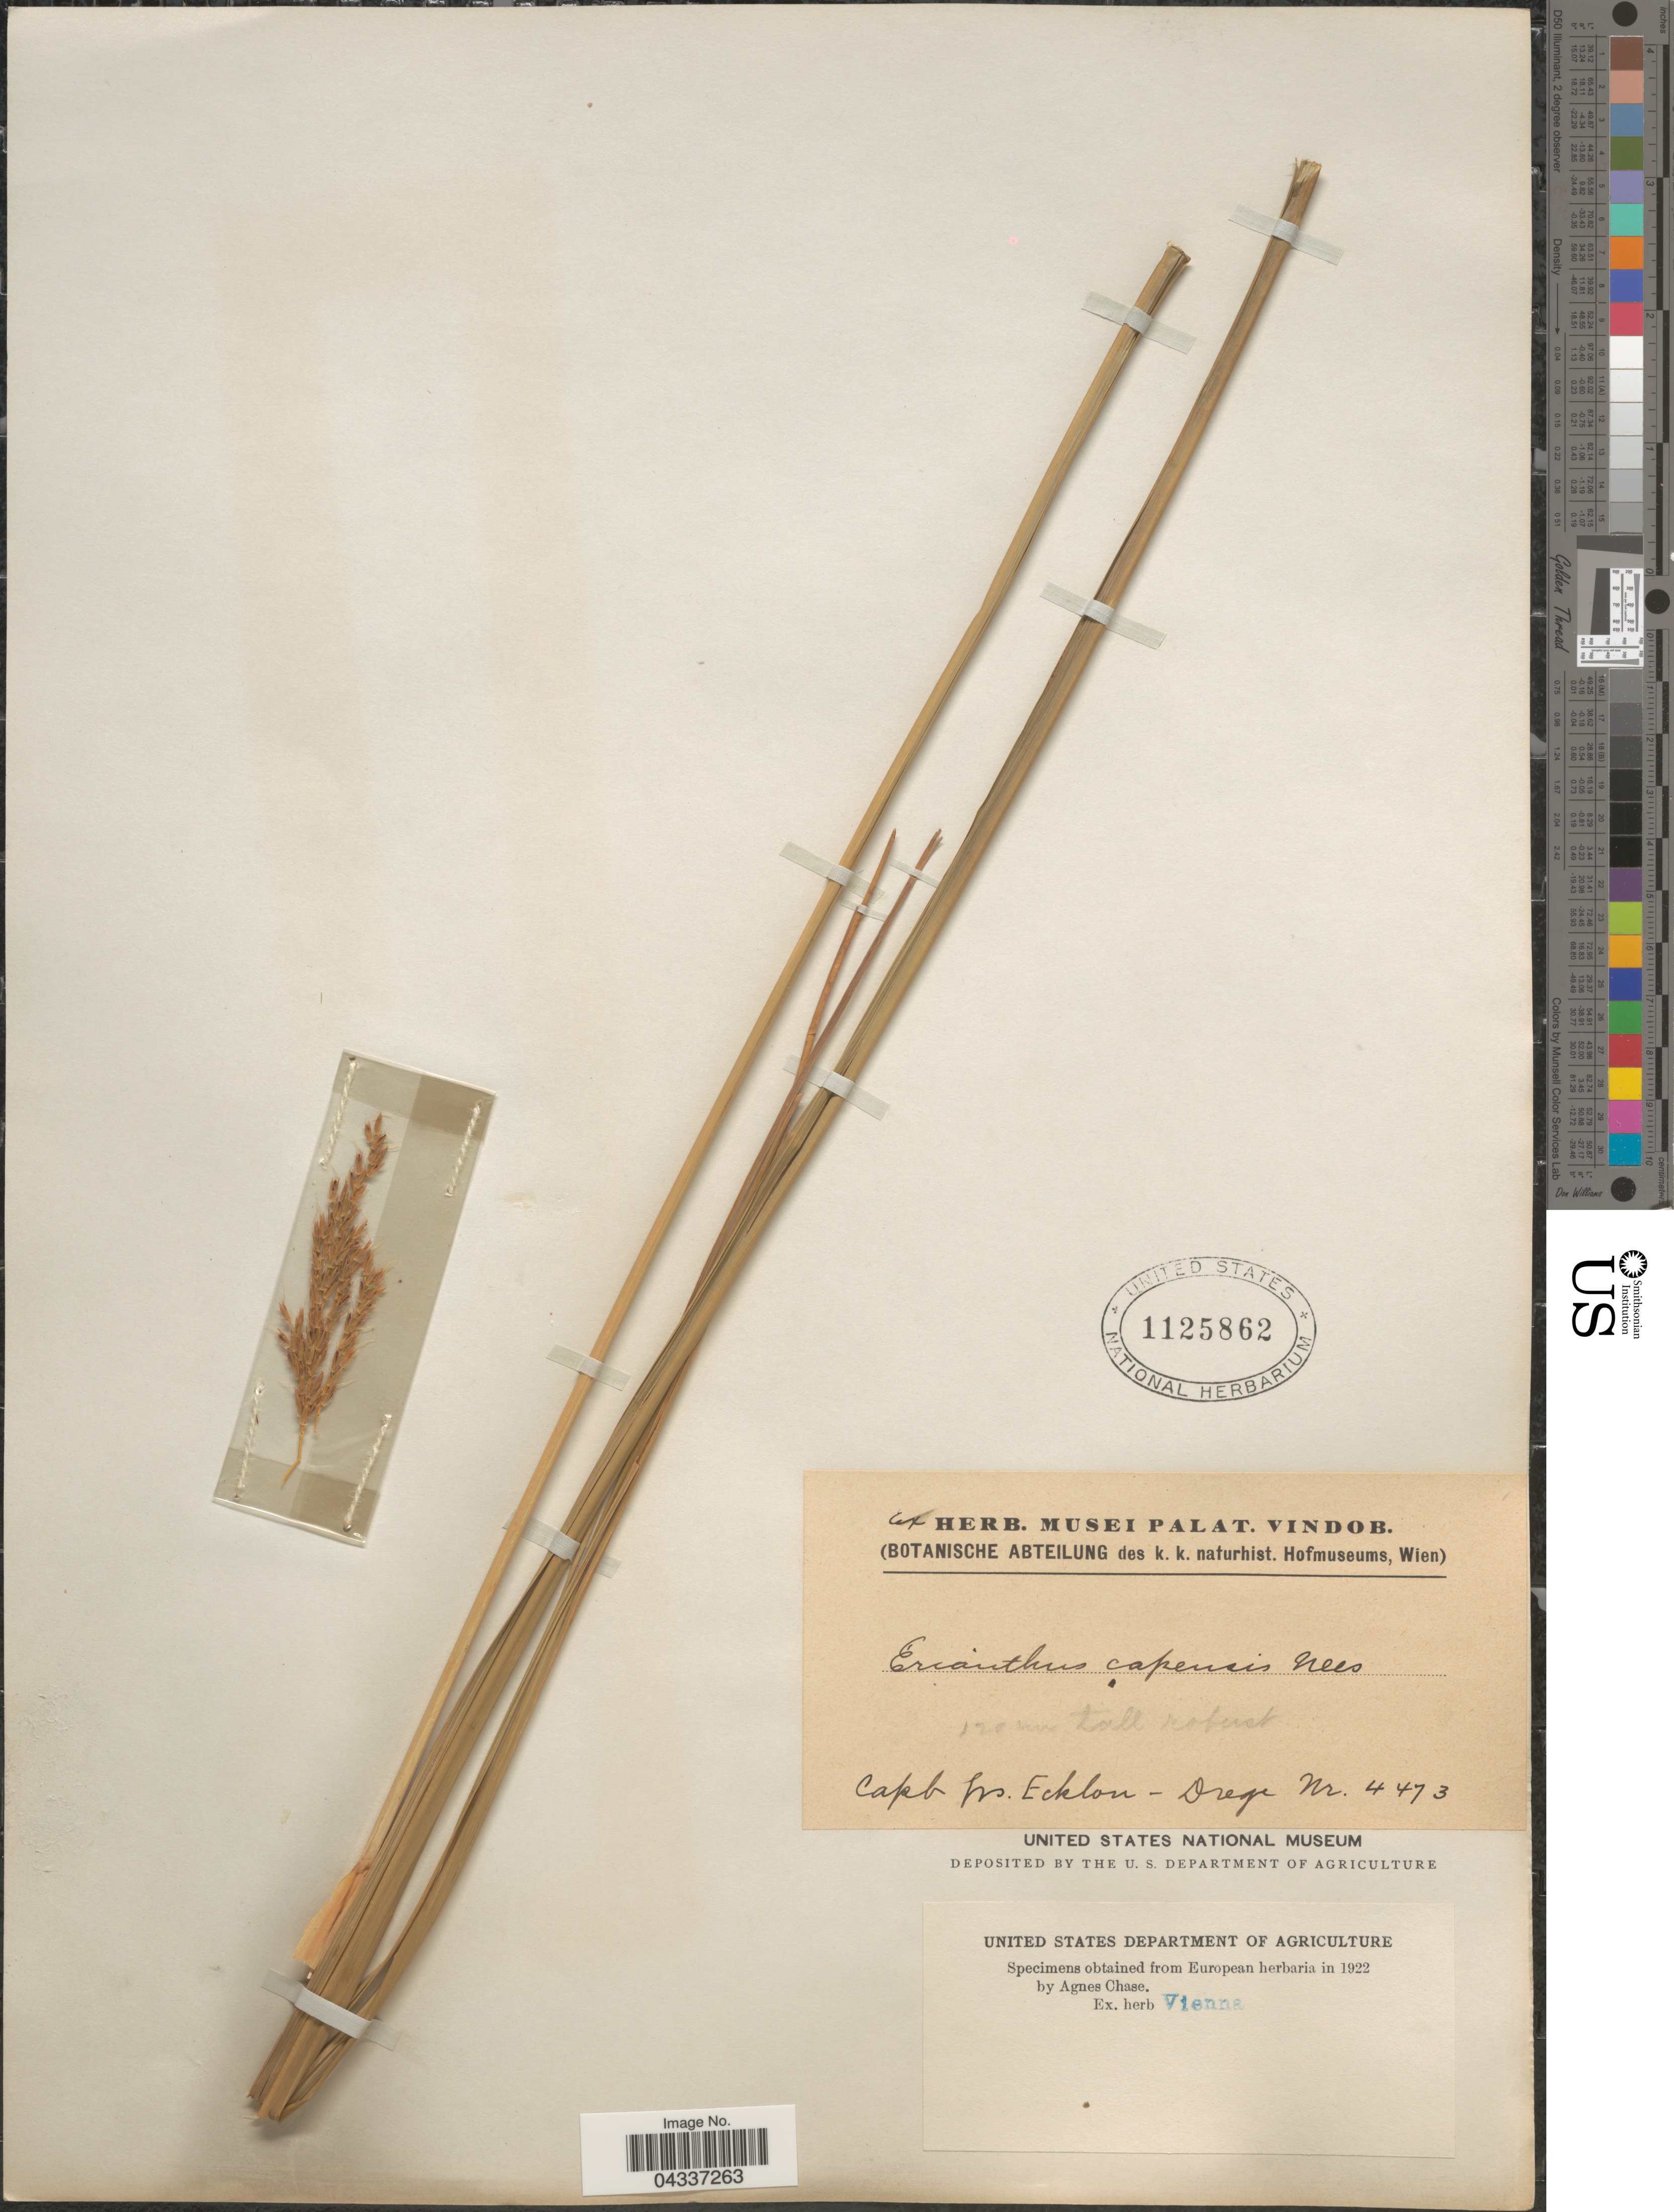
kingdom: Plantae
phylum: Tracheophyta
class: Liliopsida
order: Poales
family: Poaceae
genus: Miscanthidium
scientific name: Miscanthidium junceum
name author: (Stapf) Stapf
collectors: -. Ecklon & Drege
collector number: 4473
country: South Africa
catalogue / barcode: US 1125862